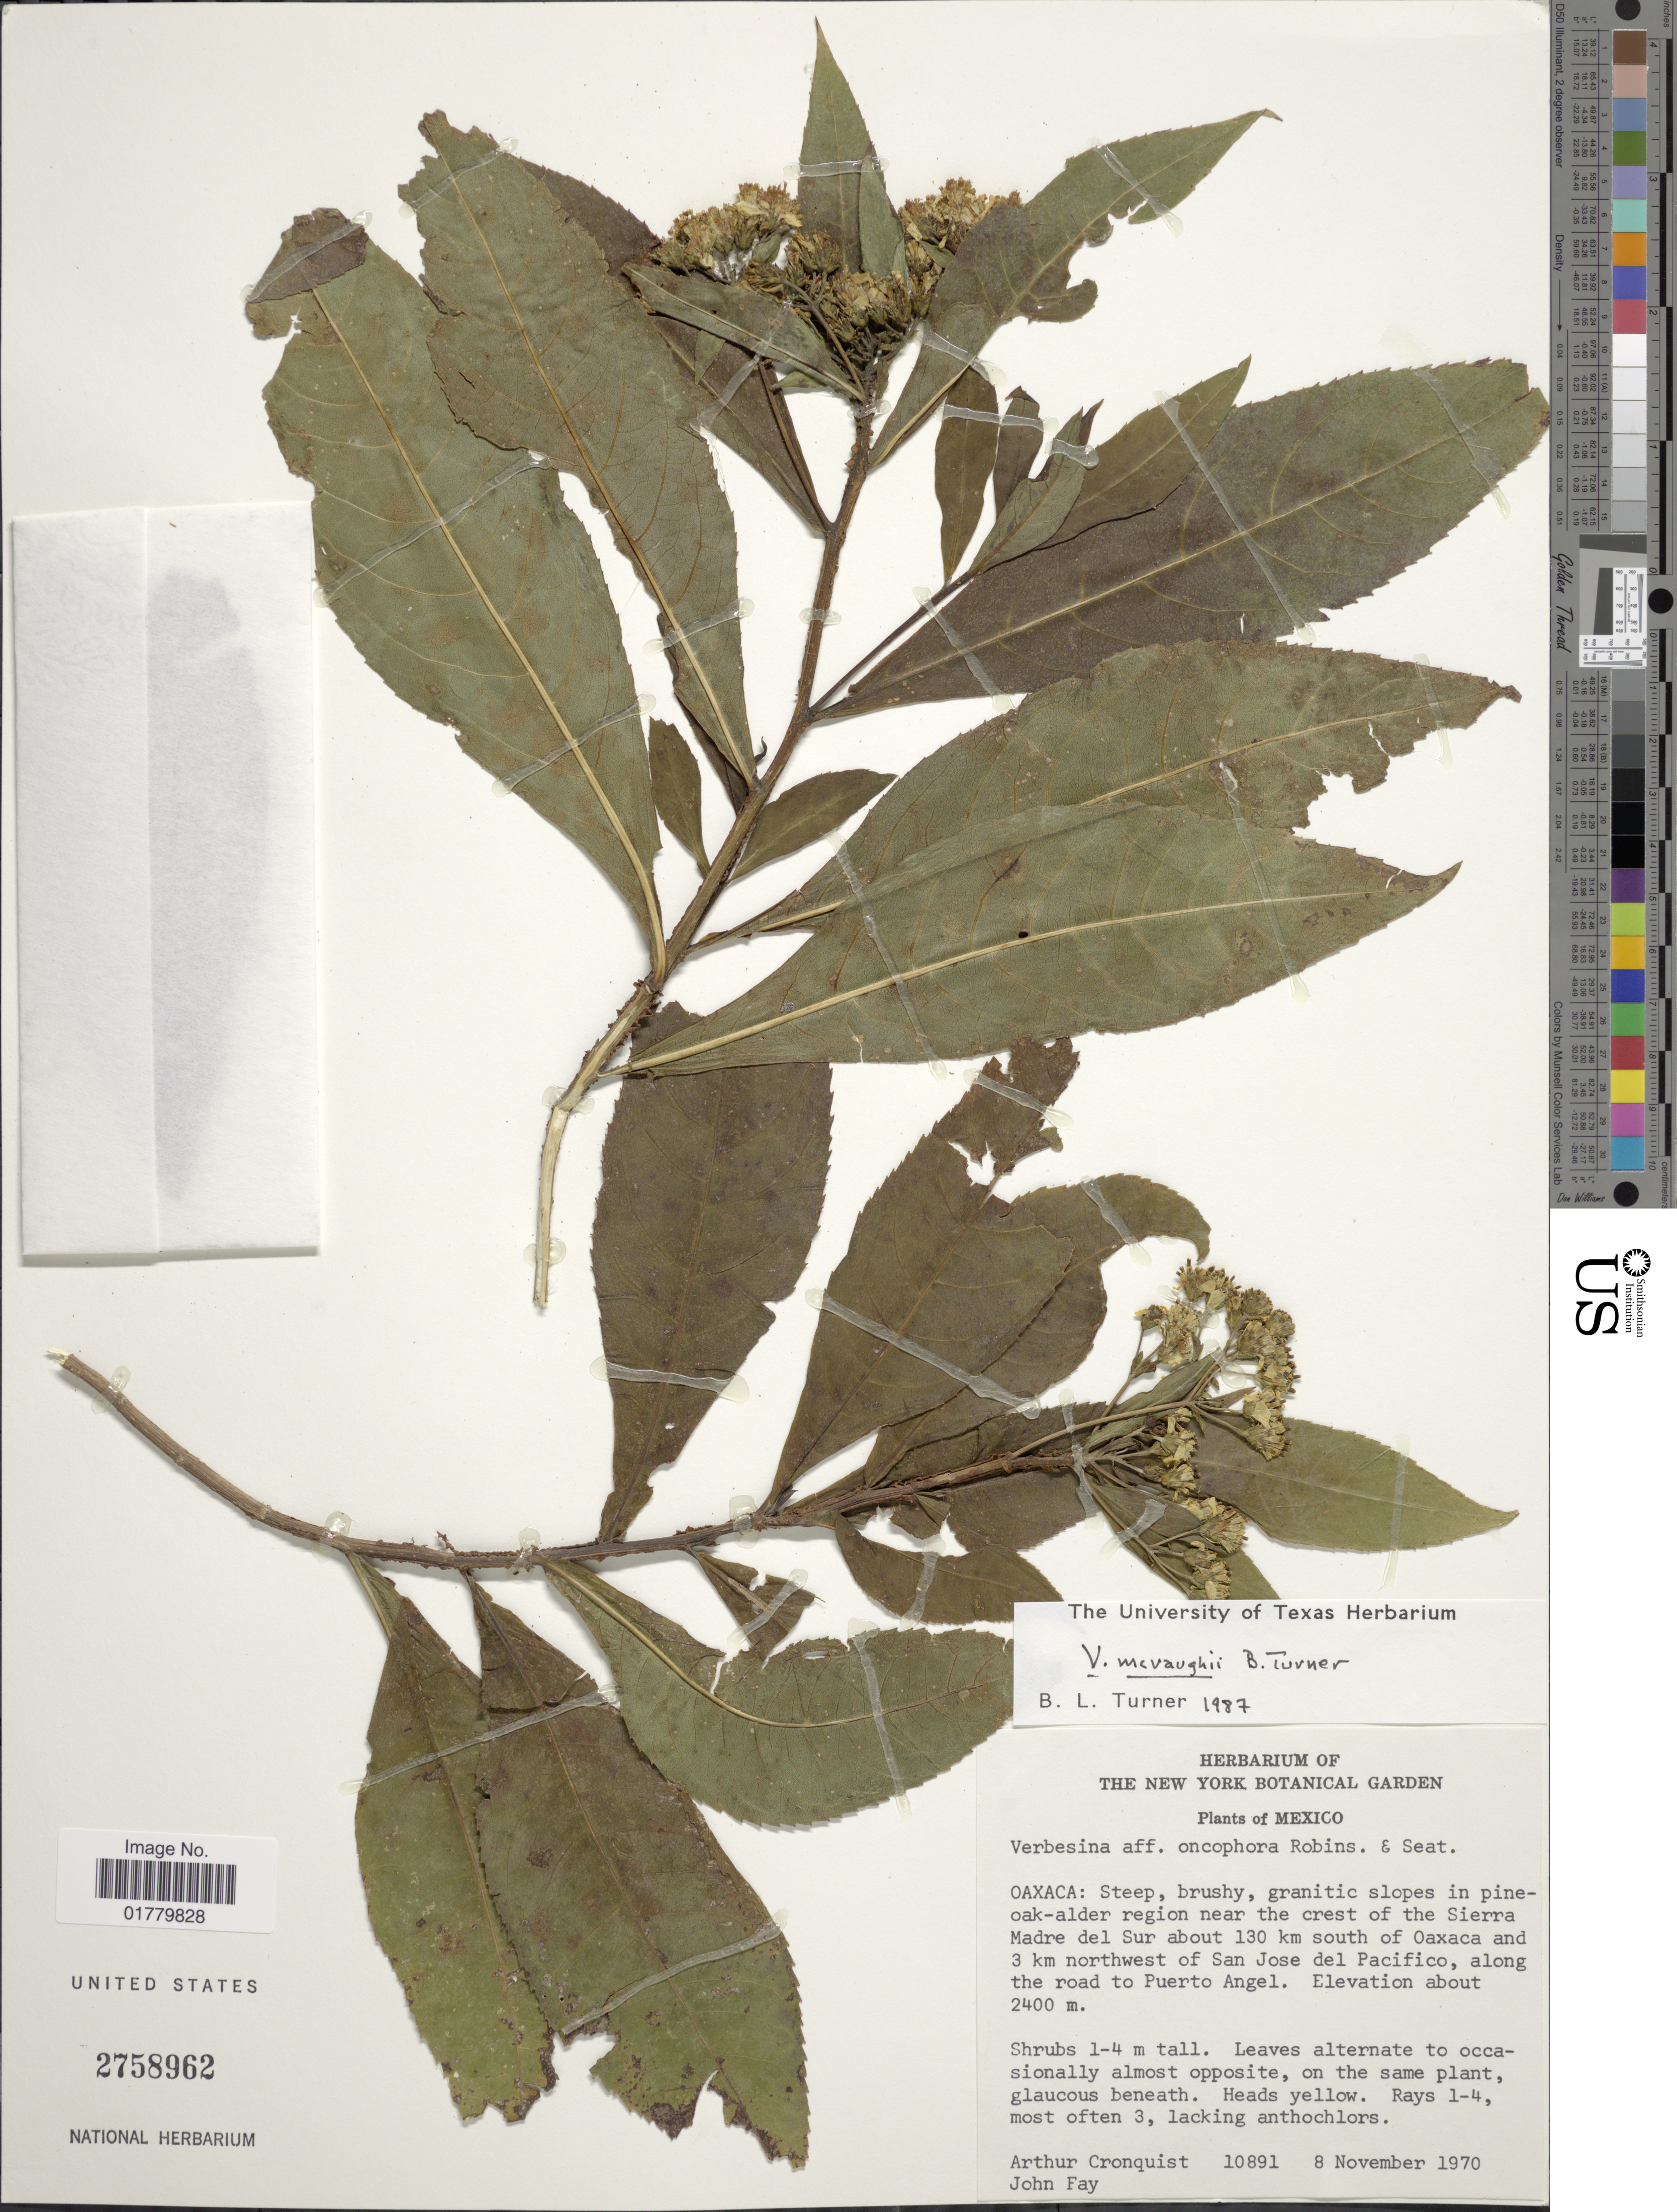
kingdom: Plantae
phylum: Tracheophyta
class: Magnoliopsida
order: Asterales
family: Asteraceae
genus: Verbesina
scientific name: Verbesina mcvaughii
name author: B.L. Turner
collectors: A. J. Cronquist & J. M. Fay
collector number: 10891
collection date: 1970-11-08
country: Mexico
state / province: Oaxaca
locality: Oaxaca: Steep, brushy, granitic slopes in pine-oak-alder region near the crest of the Sierra Madre del Sur about 130 km south of Oaxaca and 3 km northwest of San Jose del Pacifico, along the road to Puerto Angel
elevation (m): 2400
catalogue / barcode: US 2758962